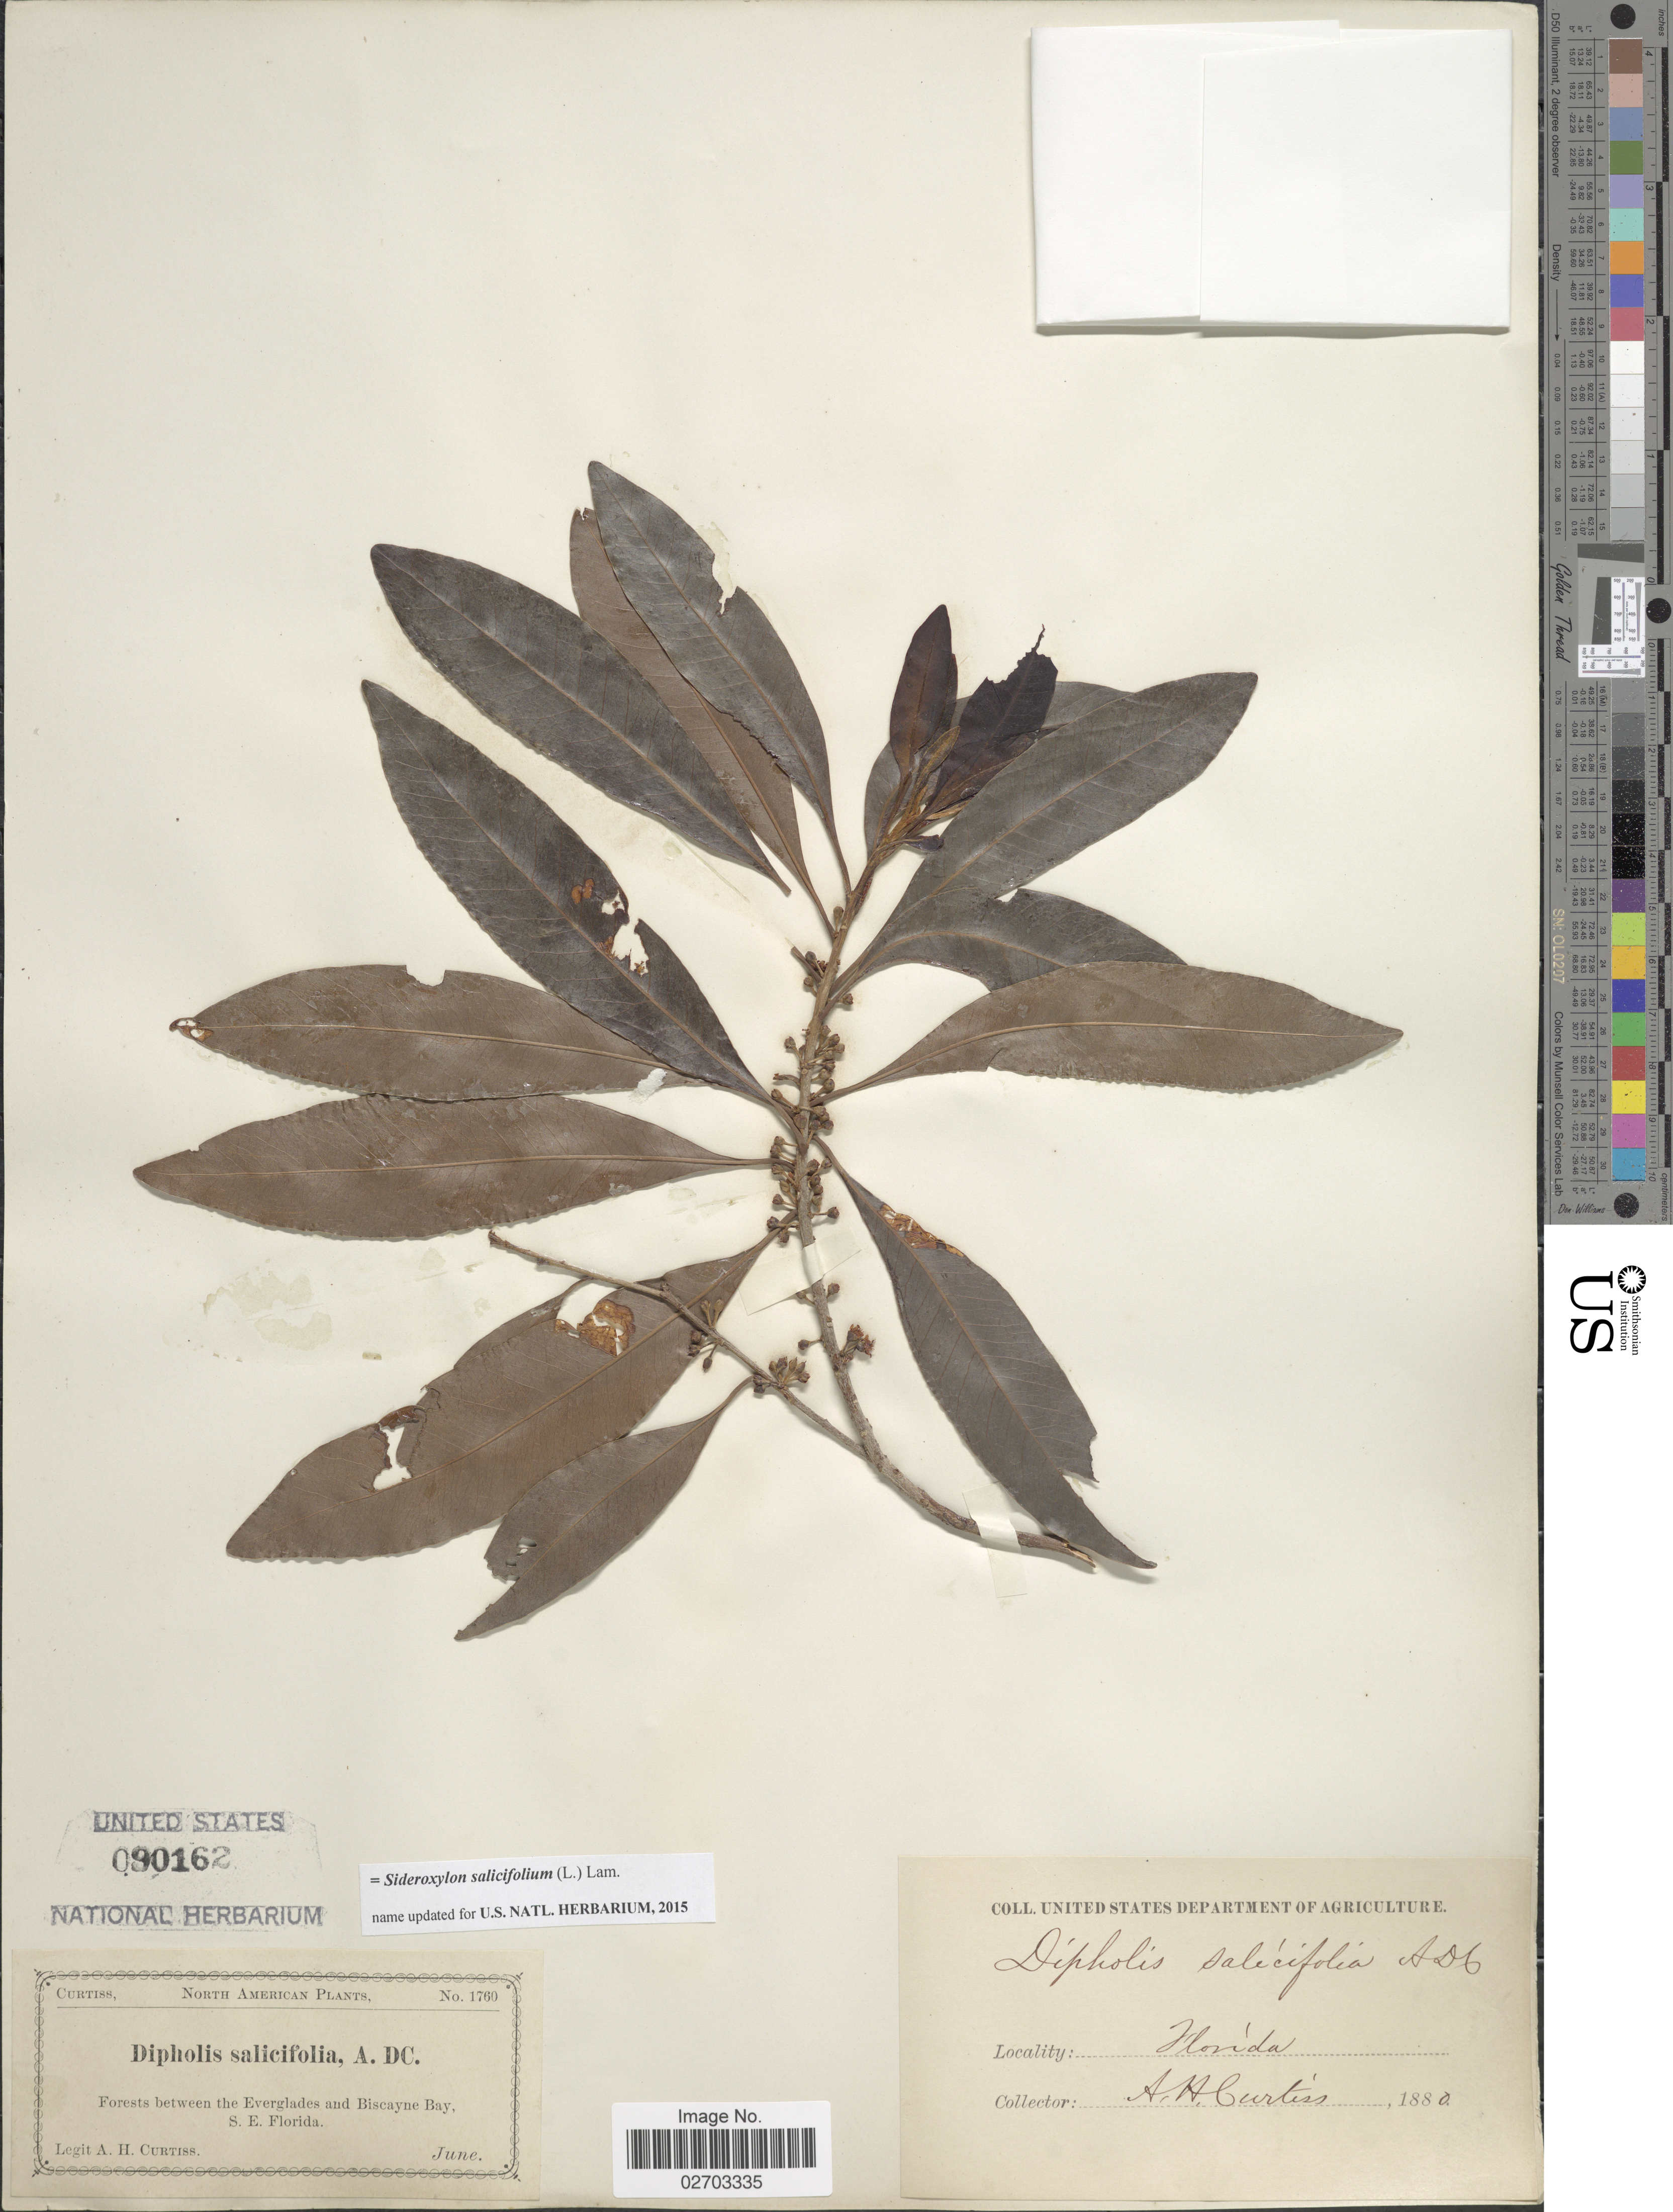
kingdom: Plantae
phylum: Tracheophyta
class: Magnoliopsida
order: Ericales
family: Sapotaceae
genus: Sideroxylon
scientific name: Sideroxylon salicifolium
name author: (L.) Lam.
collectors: A. H. Curtiss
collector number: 1760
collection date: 1880-06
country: United States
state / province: Florida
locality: Forests between the Everglades and Biscayne Bay, S.E. Florida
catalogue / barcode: US 90162